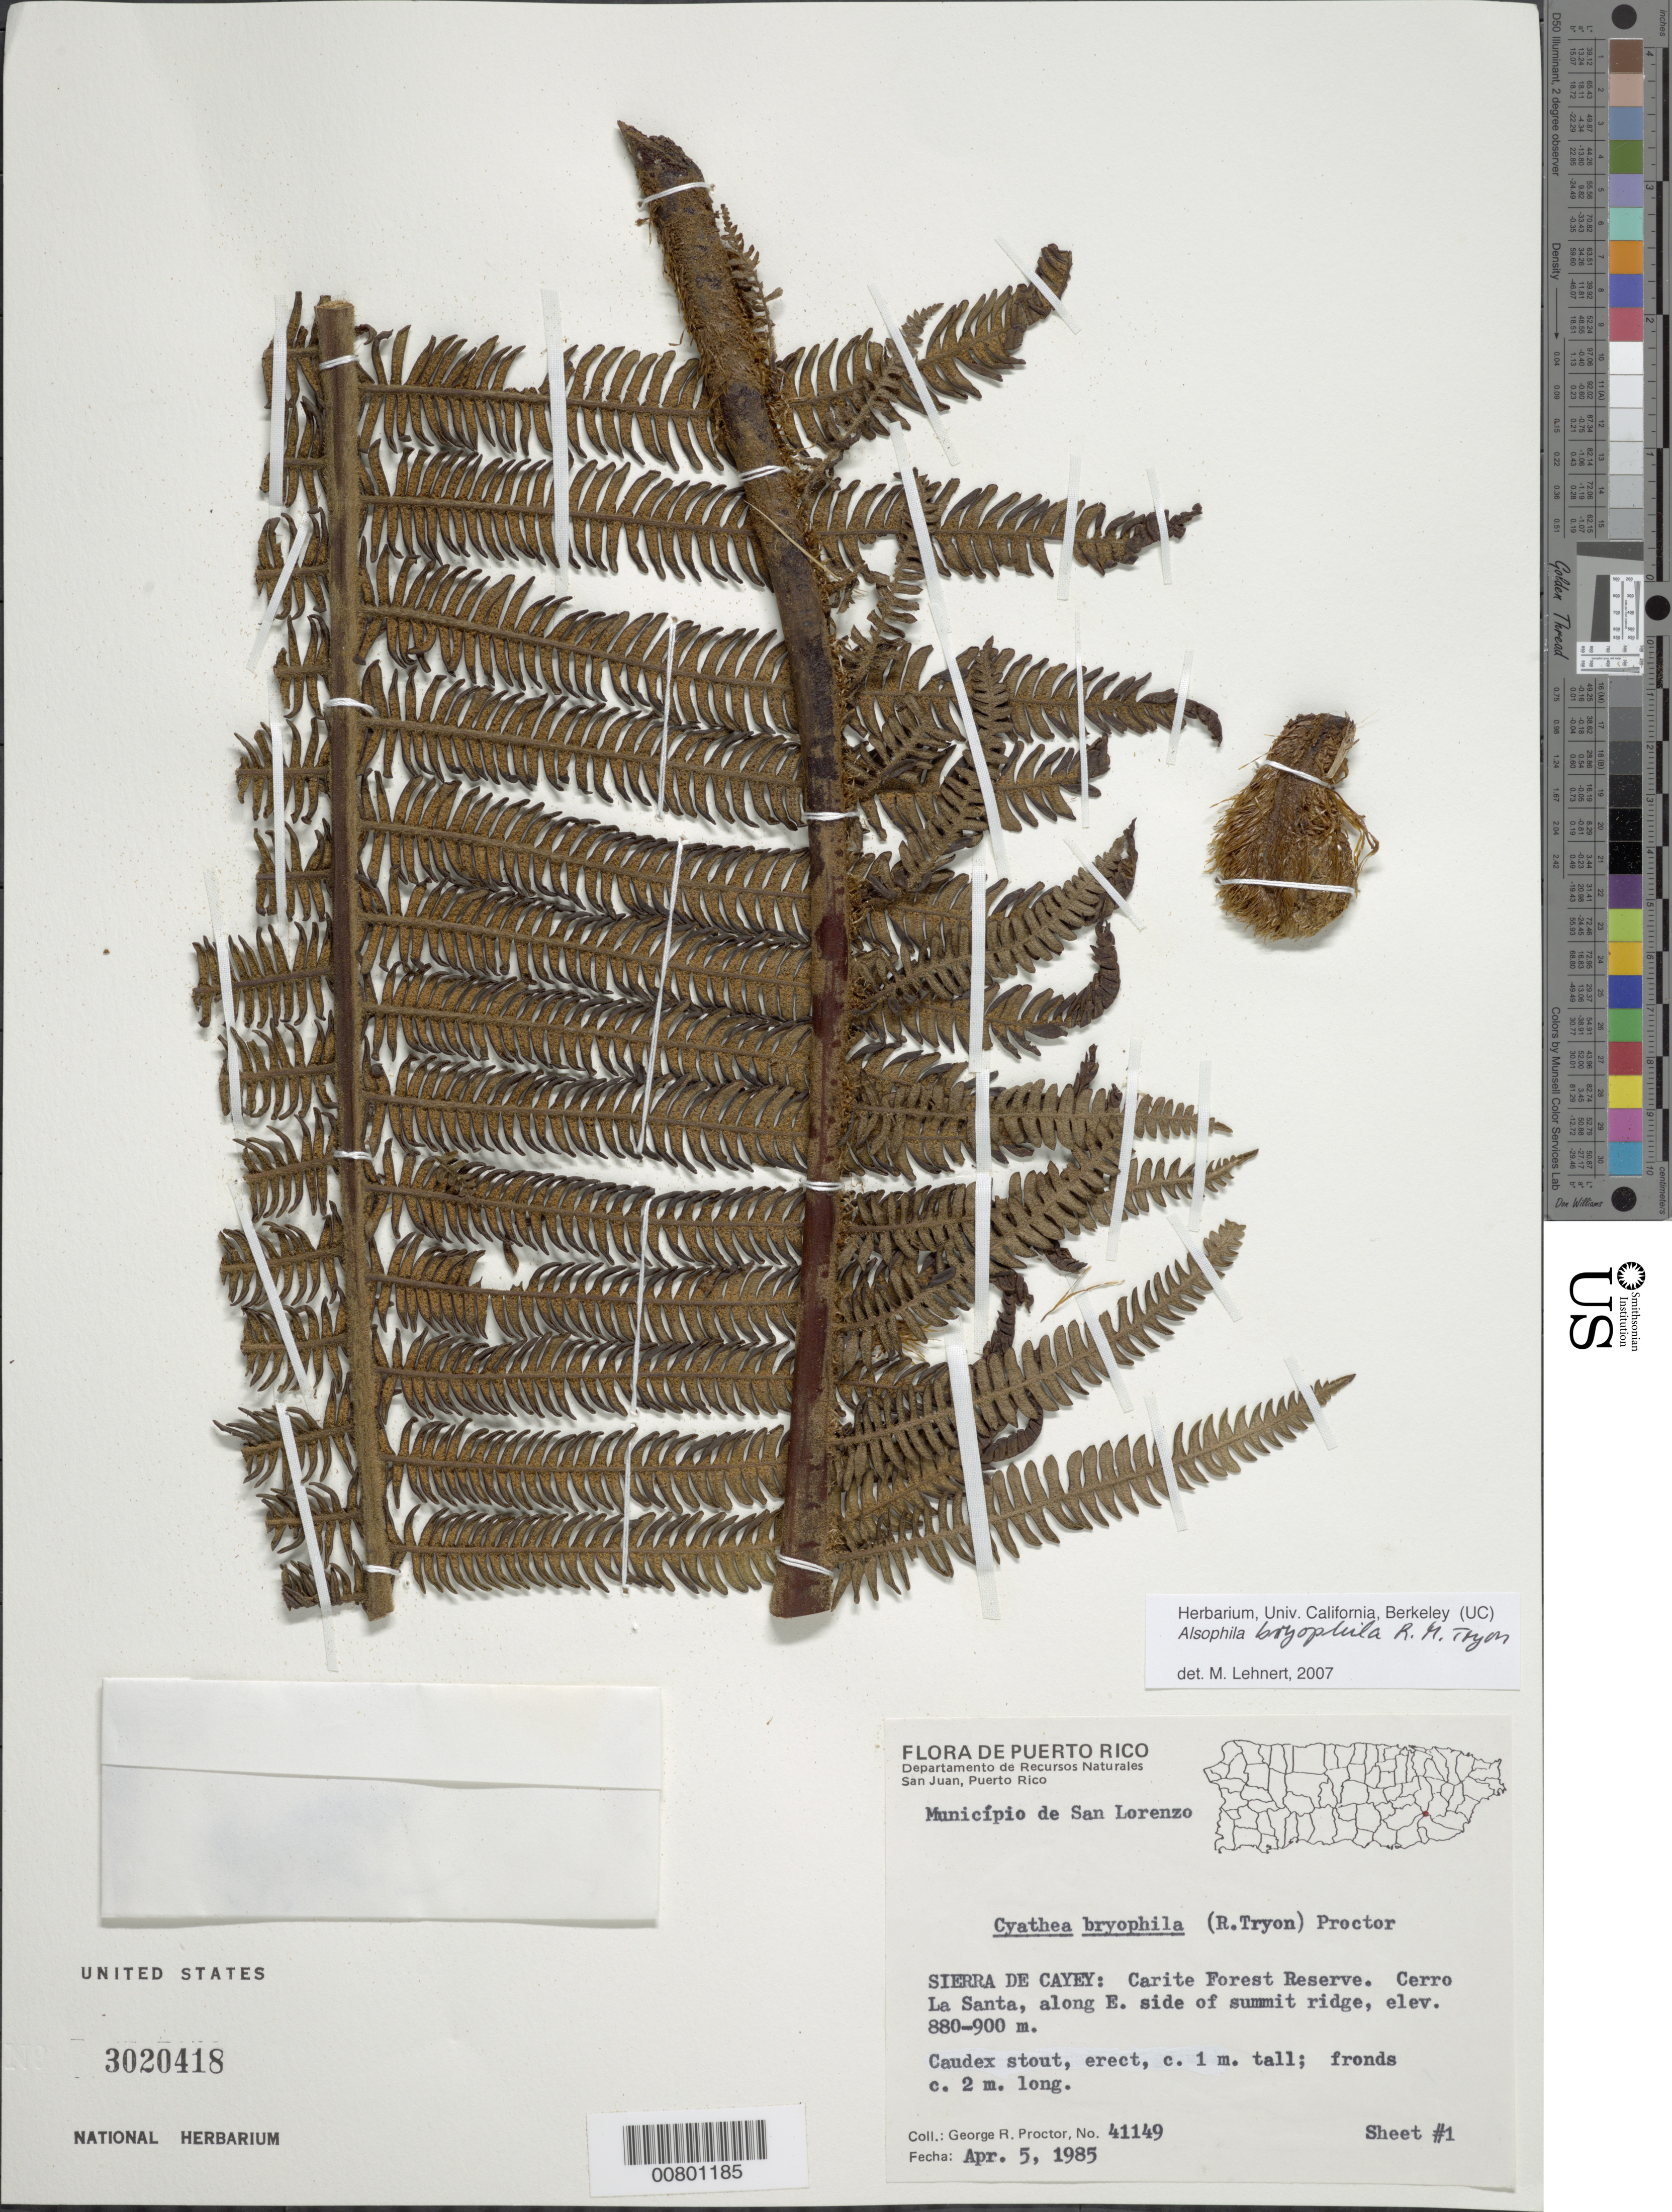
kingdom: Plantae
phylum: Tracheophyta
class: Polypodiopsida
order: Cyatheales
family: Cyatheaceae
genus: Alsophila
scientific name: Alsophila bryophila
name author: R.M. Tryon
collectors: G. R. Proctor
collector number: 41149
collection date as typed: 05 Apr 1985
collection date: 1985-04-05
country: Puerto Rico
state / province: Cayey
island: Puerto Rico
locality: Sierra de Cayey, Carite Forest Reserve, Cerro La Santa, E side of summit ridge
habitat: Summit ridge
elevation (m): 880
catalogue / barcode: US 3020418